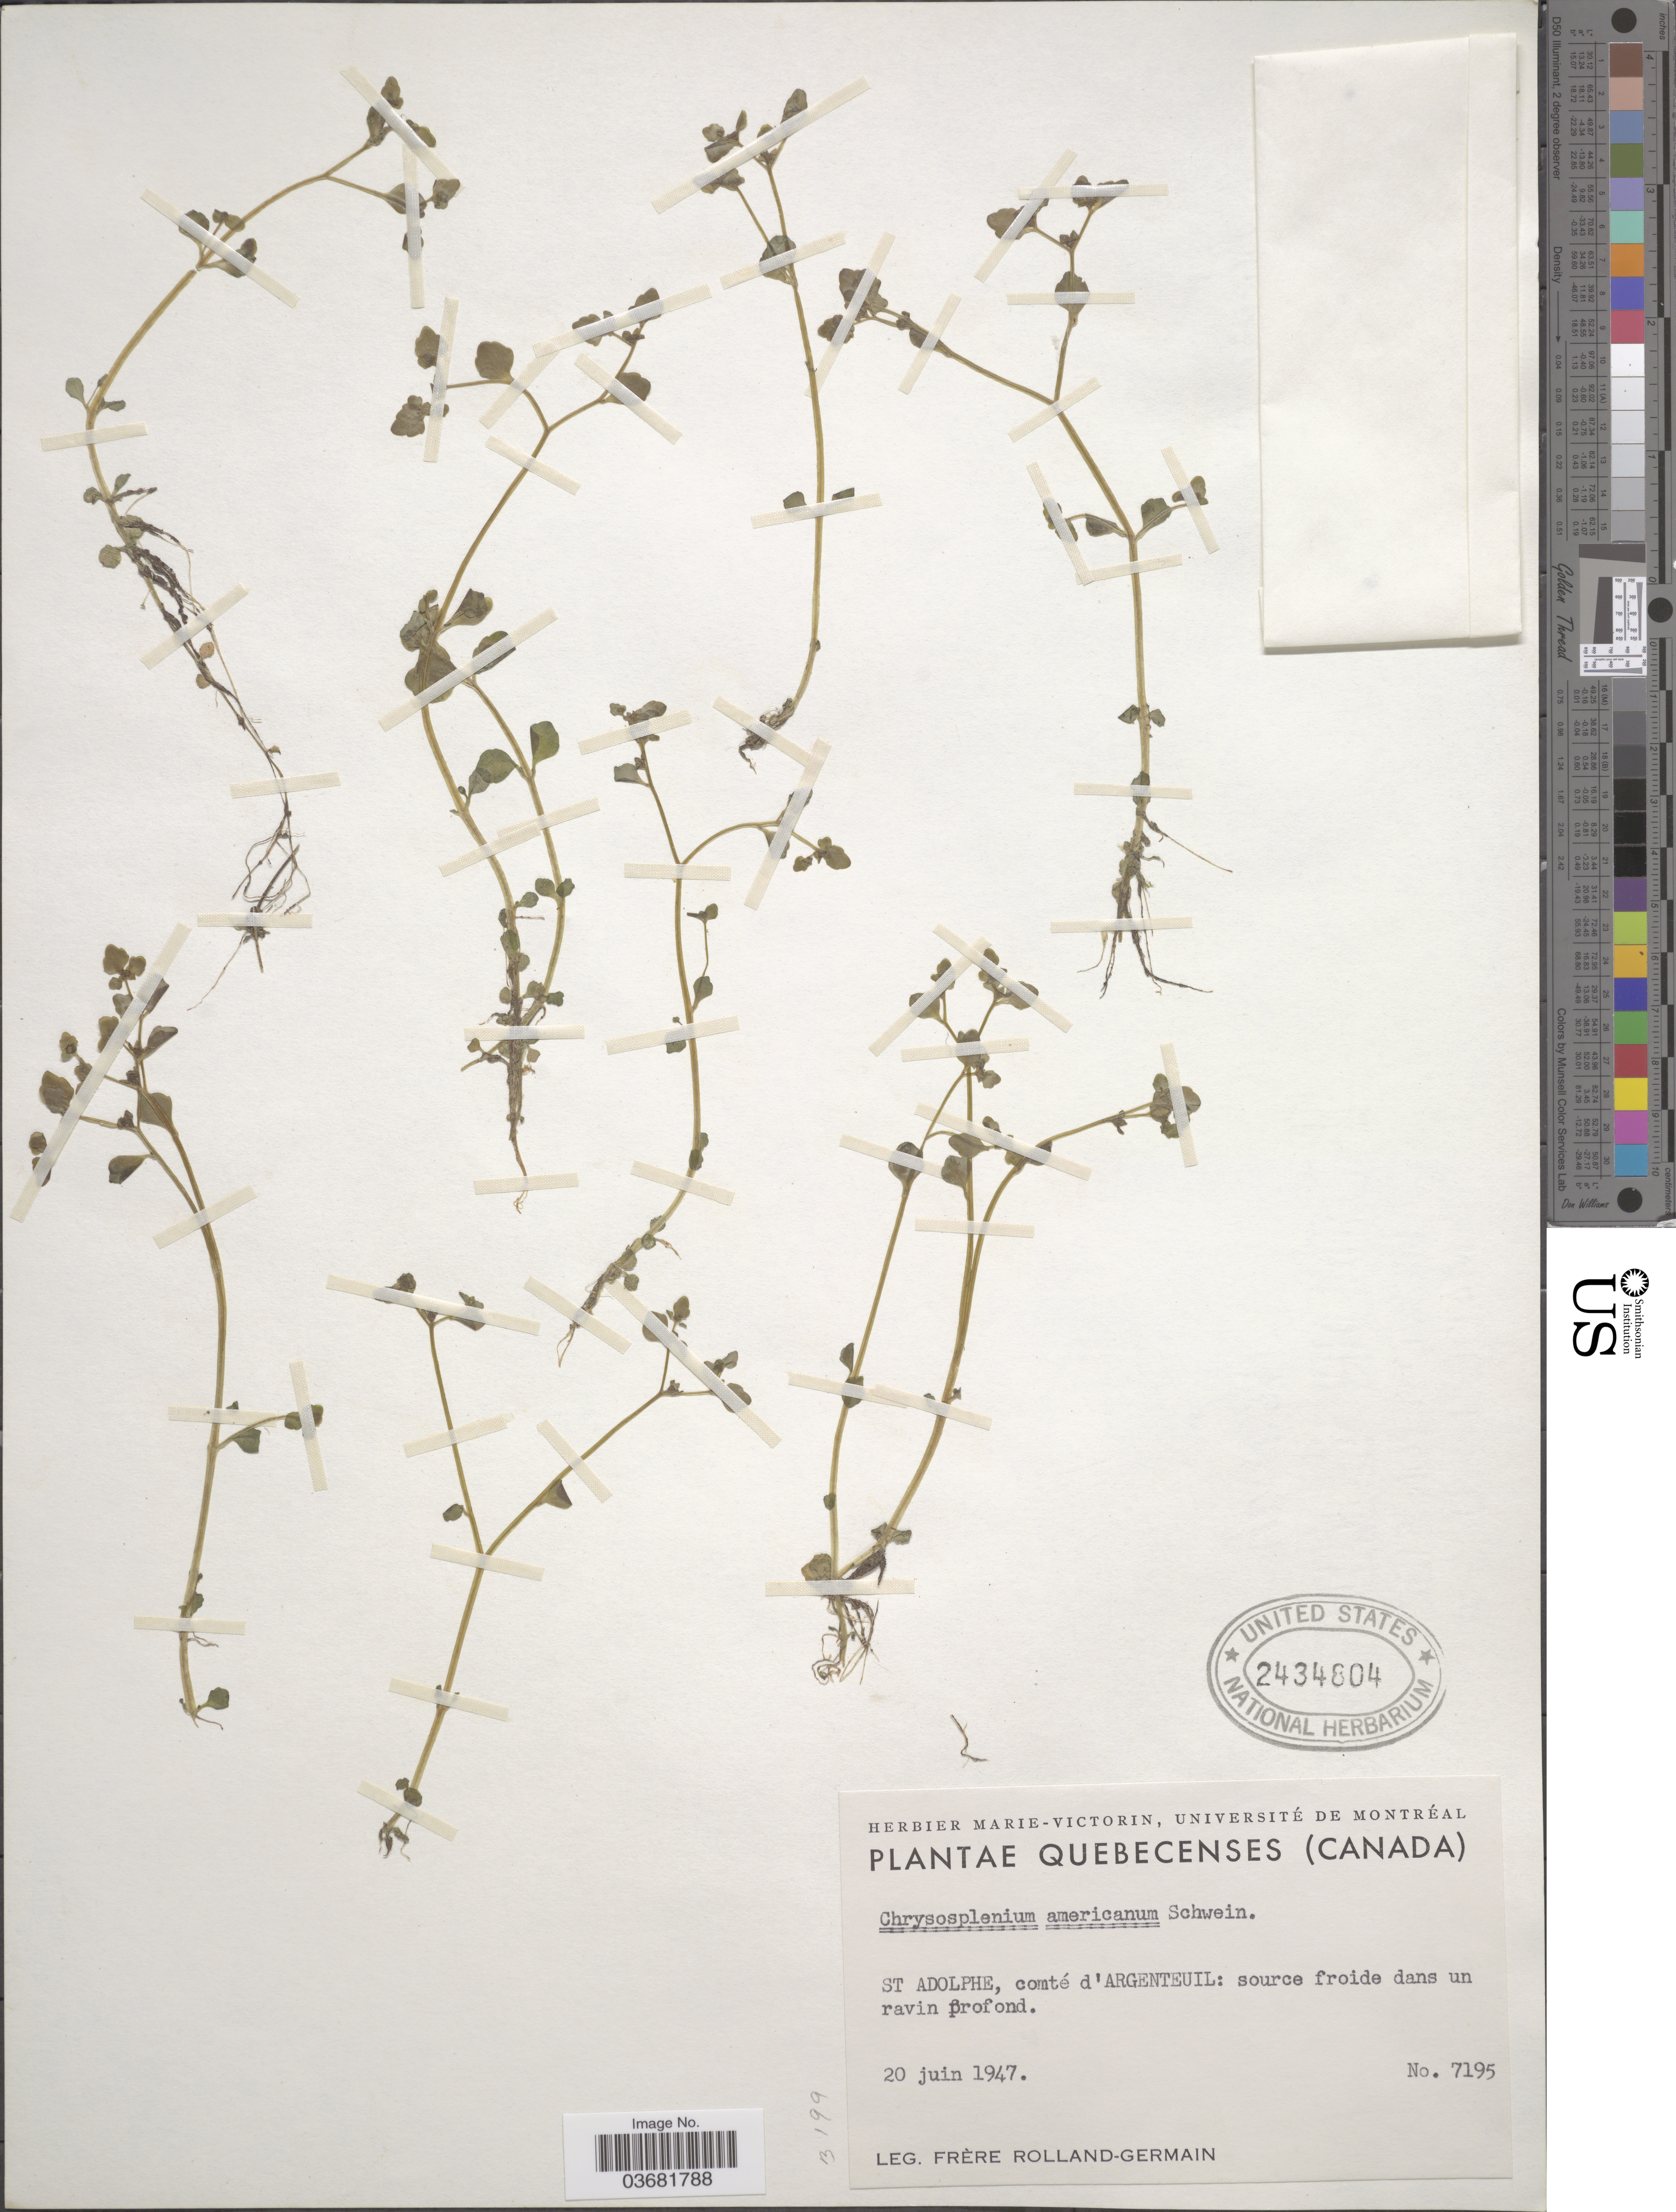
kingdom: Plantae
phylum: Tracheophyta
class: Magnoliopsida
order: Saxifragales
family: Saxifragaceae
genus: Chrysosplenium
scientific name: Chrysosplenium americanum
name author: Schwein.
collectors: Rolland-Germain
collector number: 7195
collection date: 1947-06-20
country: Canada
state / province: Quebec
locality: Quebecenses. St Adolphe, comté d'Argenteuil.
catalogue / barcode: US 2434804